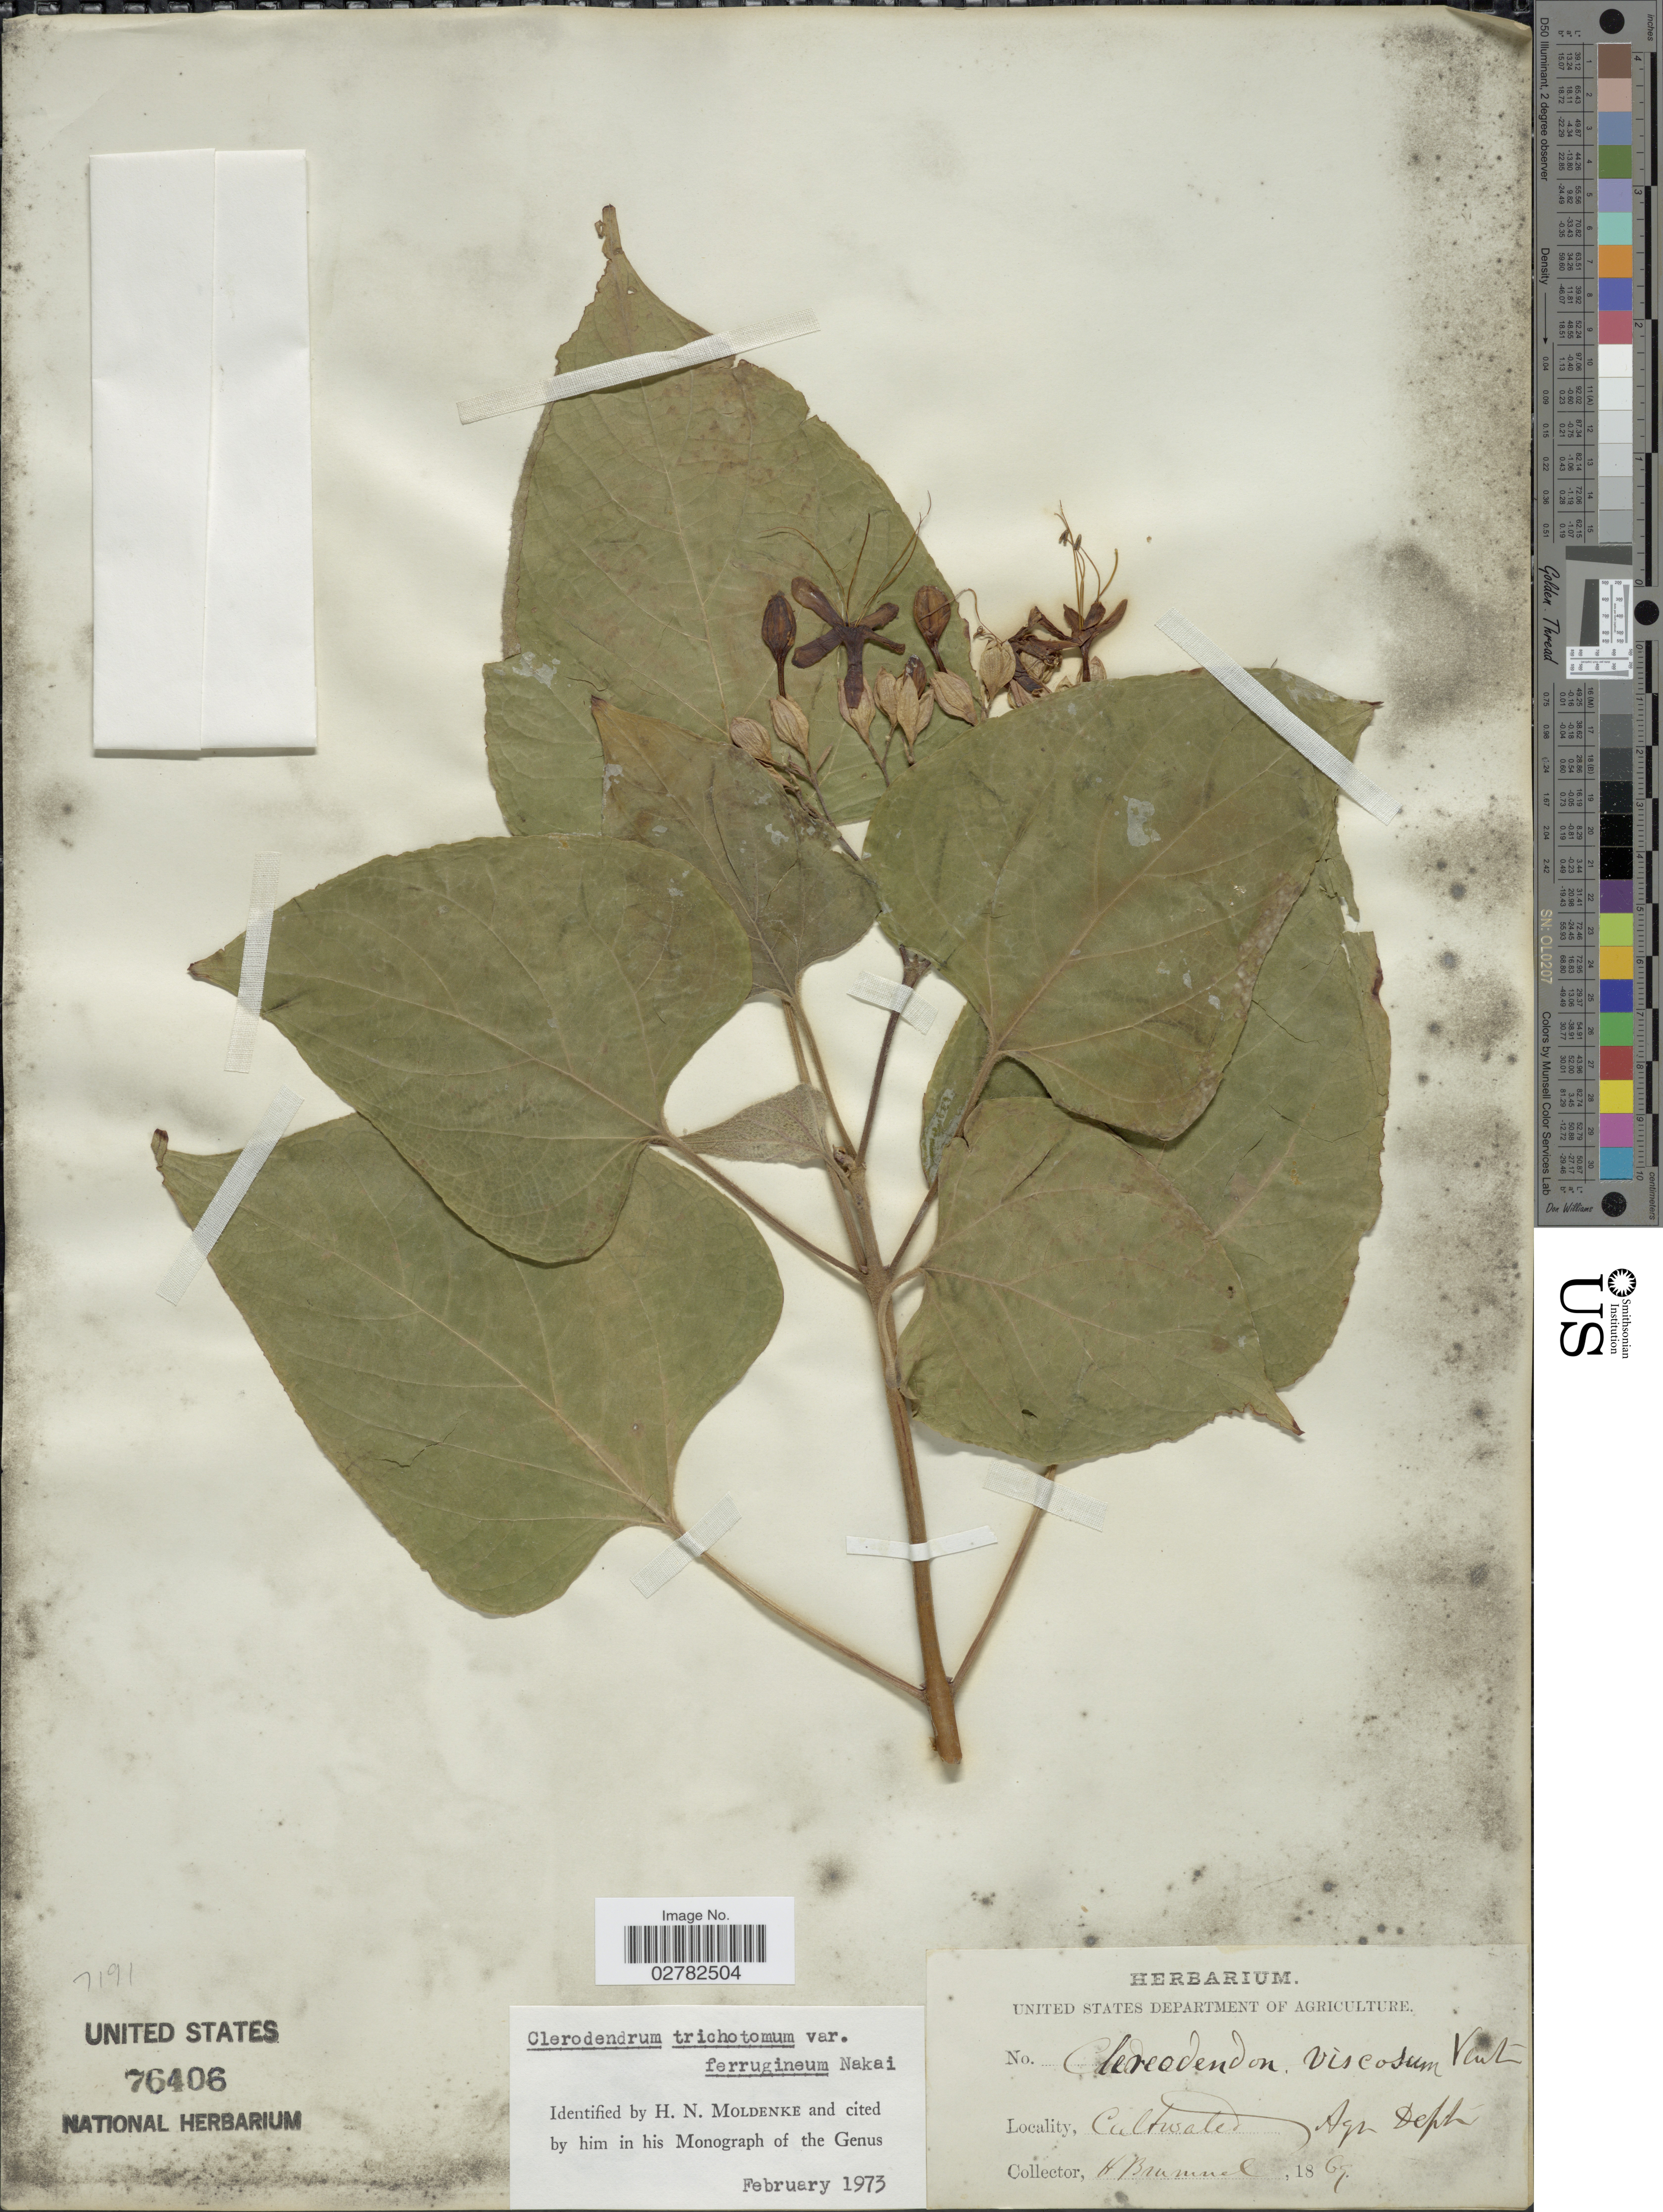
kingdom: Plantae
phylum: Tracheophyta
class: Magnoliopsida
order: Lamiales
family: Lamiaceae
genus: Clerodendrum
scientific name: Clerodendrum trichotomum var. ferrugineum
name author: Nakai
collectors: H. Brummel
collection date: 1869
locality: Cultivated Agr. Dept.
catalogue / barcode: US 76406